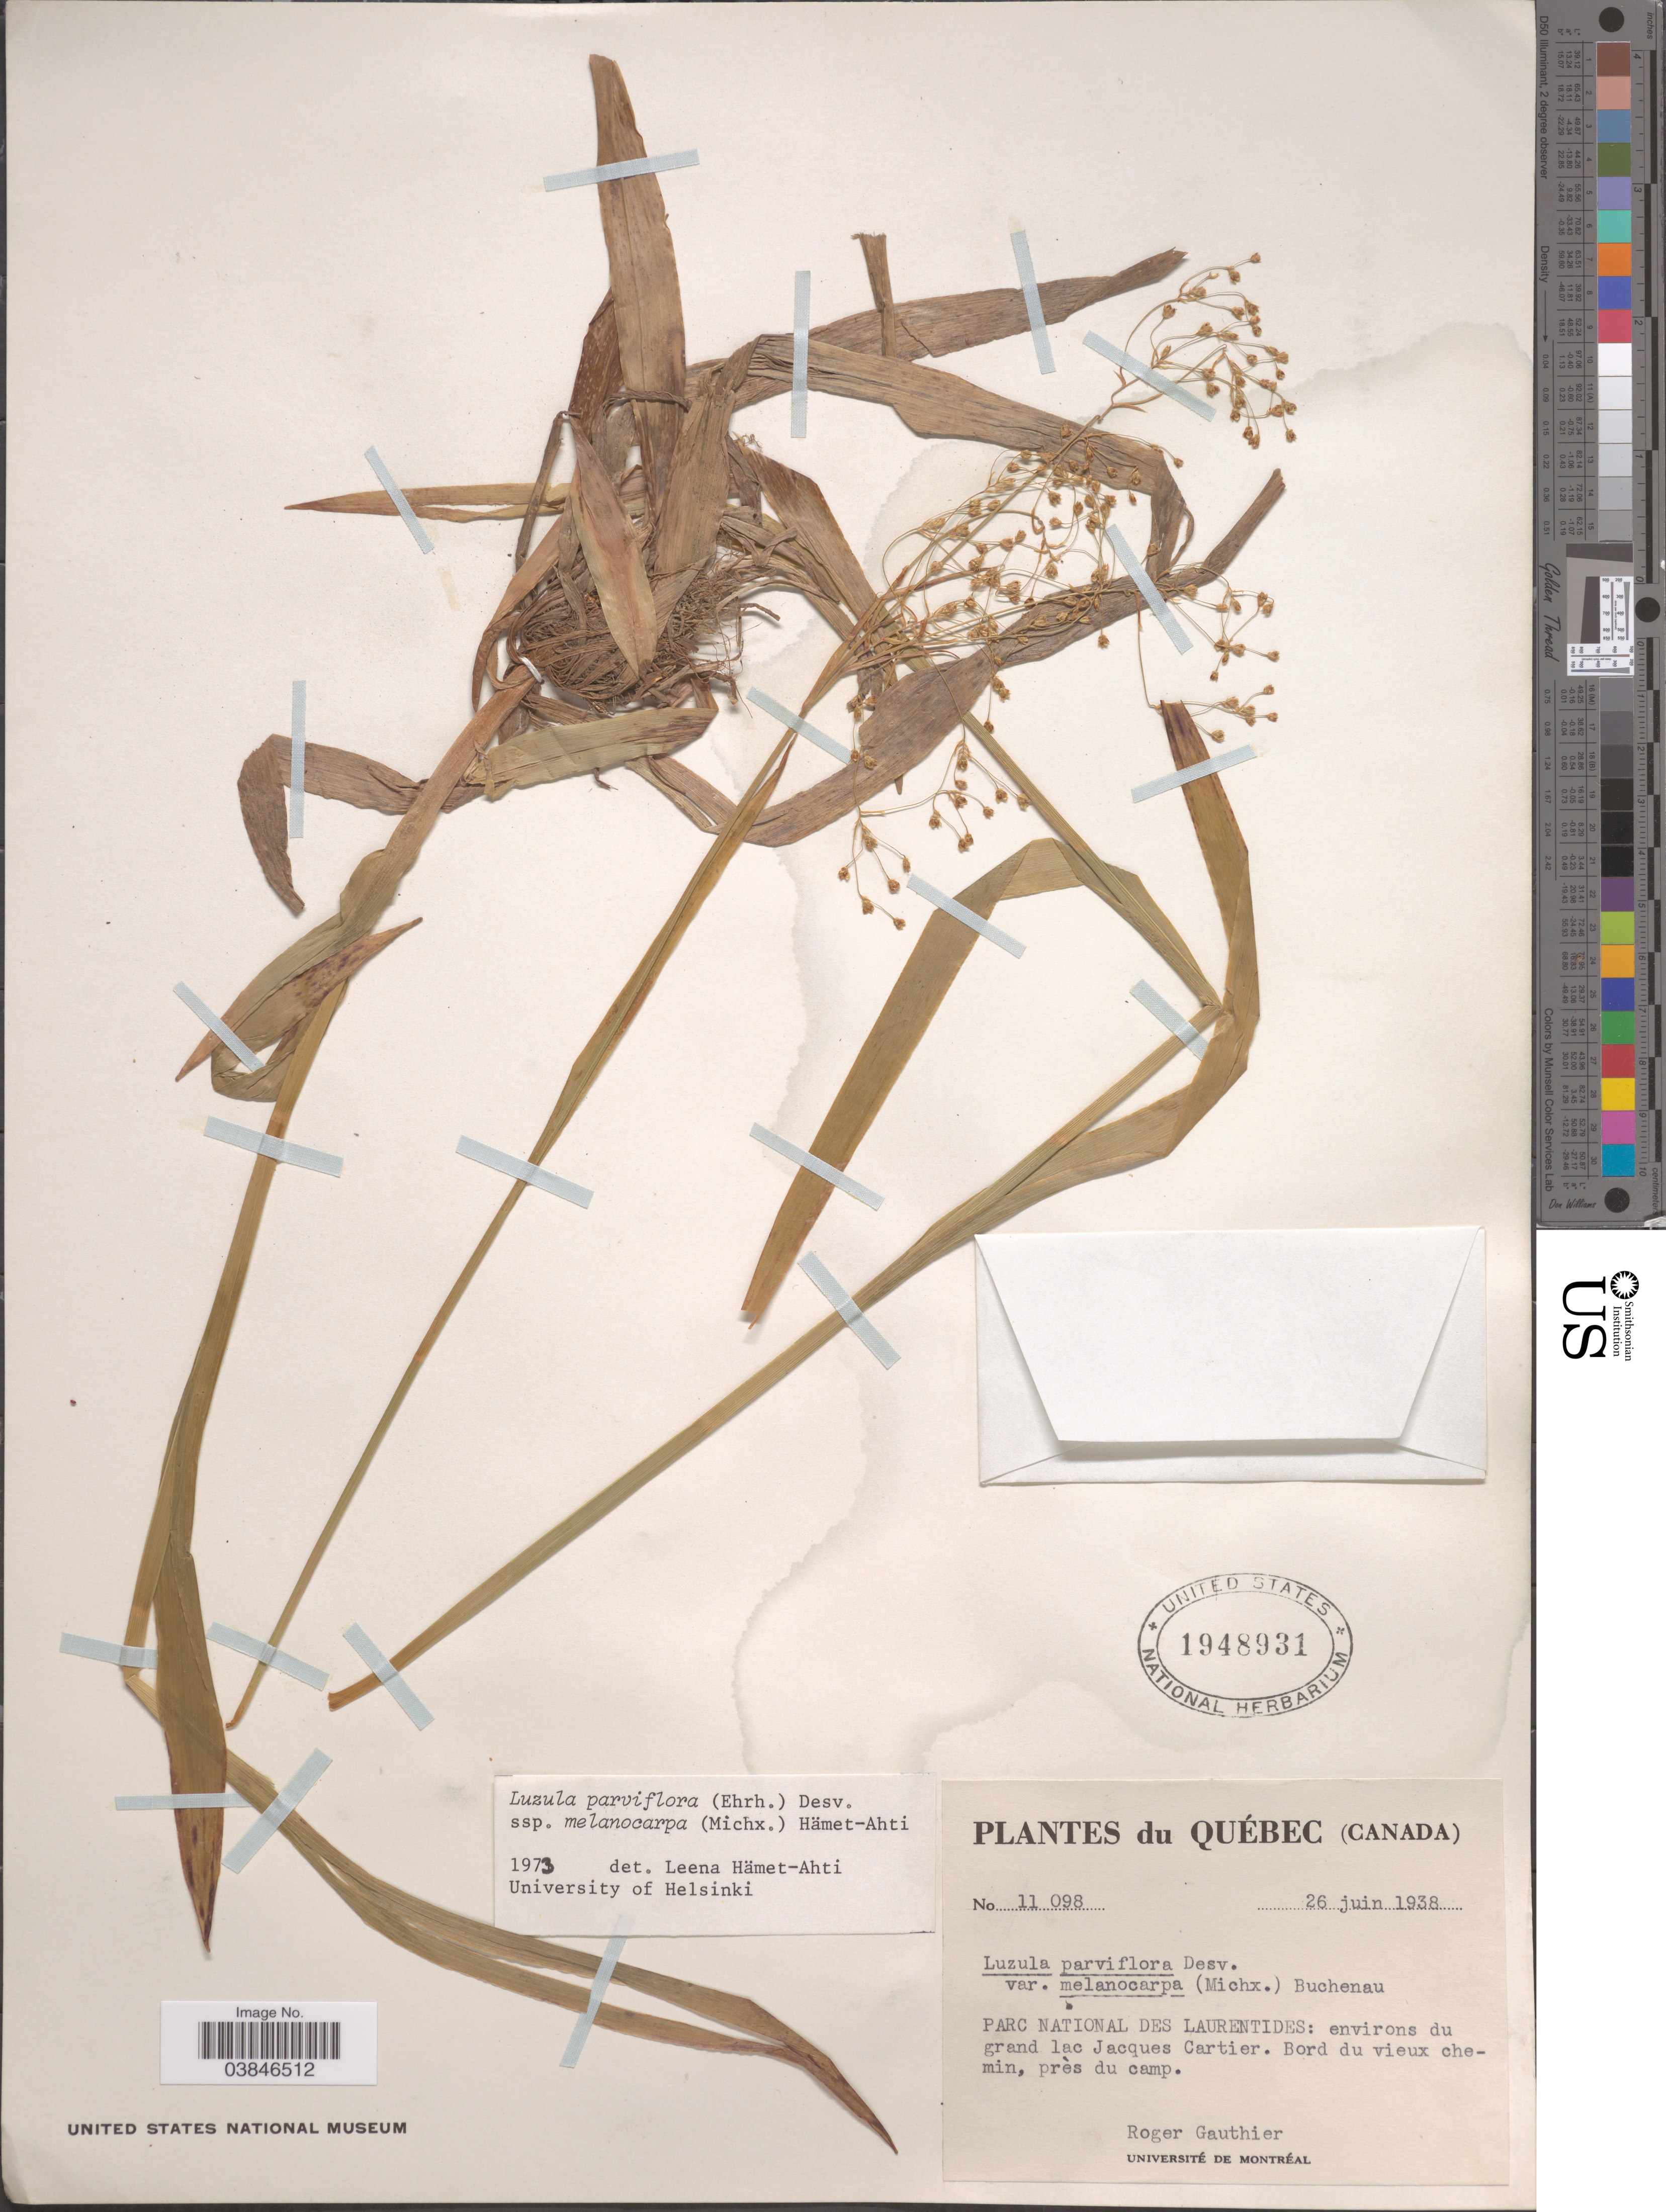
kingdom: Plantae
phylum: Tracheophyta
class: Liliopsida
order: Poales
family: Juncaceae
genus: Luzula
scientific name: Luzula parviflora subsp. melanocarpa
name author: Desv.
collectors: R. Gauthier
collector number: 11098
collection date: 1938-06-26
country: Canada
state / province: Quebec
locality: Parc National des Laurentides: environs du grand lac Jacques Cartier. Bord du vieux chemin, près du camp.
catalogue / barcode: US 1948931